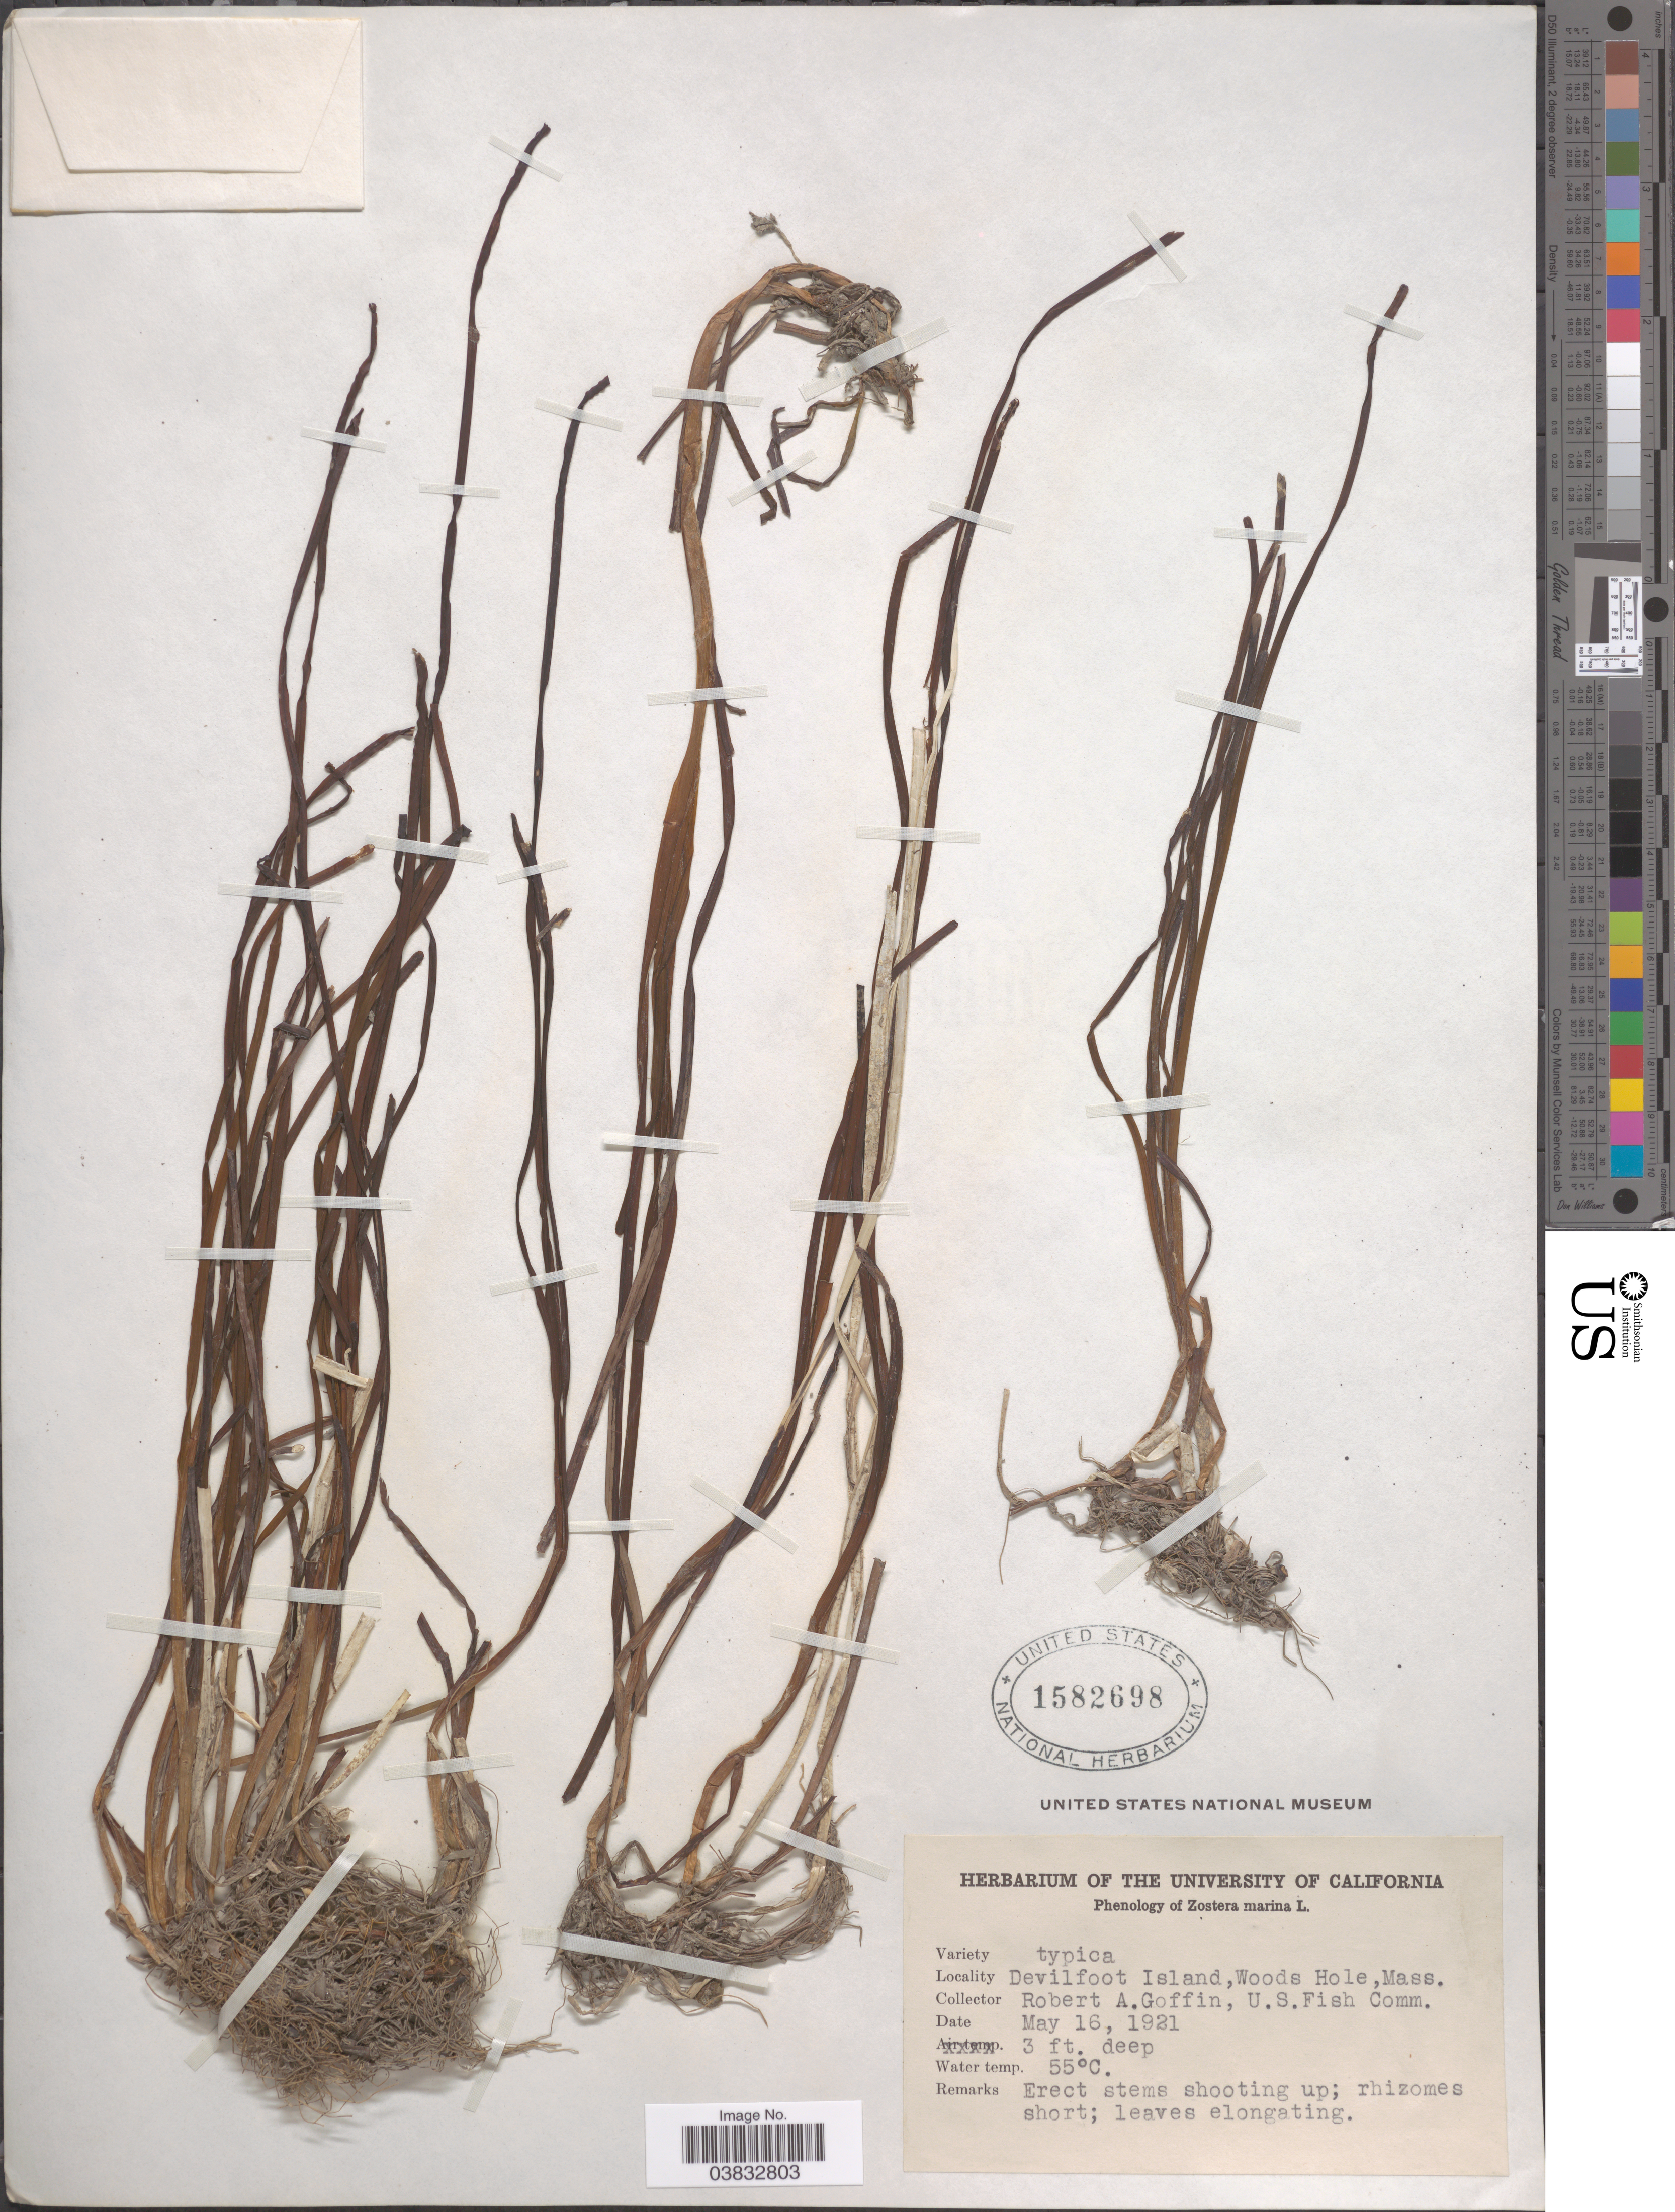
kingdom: Plantae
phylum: Tracheophyta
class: Liliopsida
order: Alismatales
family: Zosteraceae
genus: Zostera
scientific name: Zostera marina var. typica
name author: L.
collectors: R. Goffin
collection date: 1921-05-16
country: United States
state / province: Massachusetts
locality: Devilfoot Island, Woods Hole.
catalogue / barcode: US 1582698